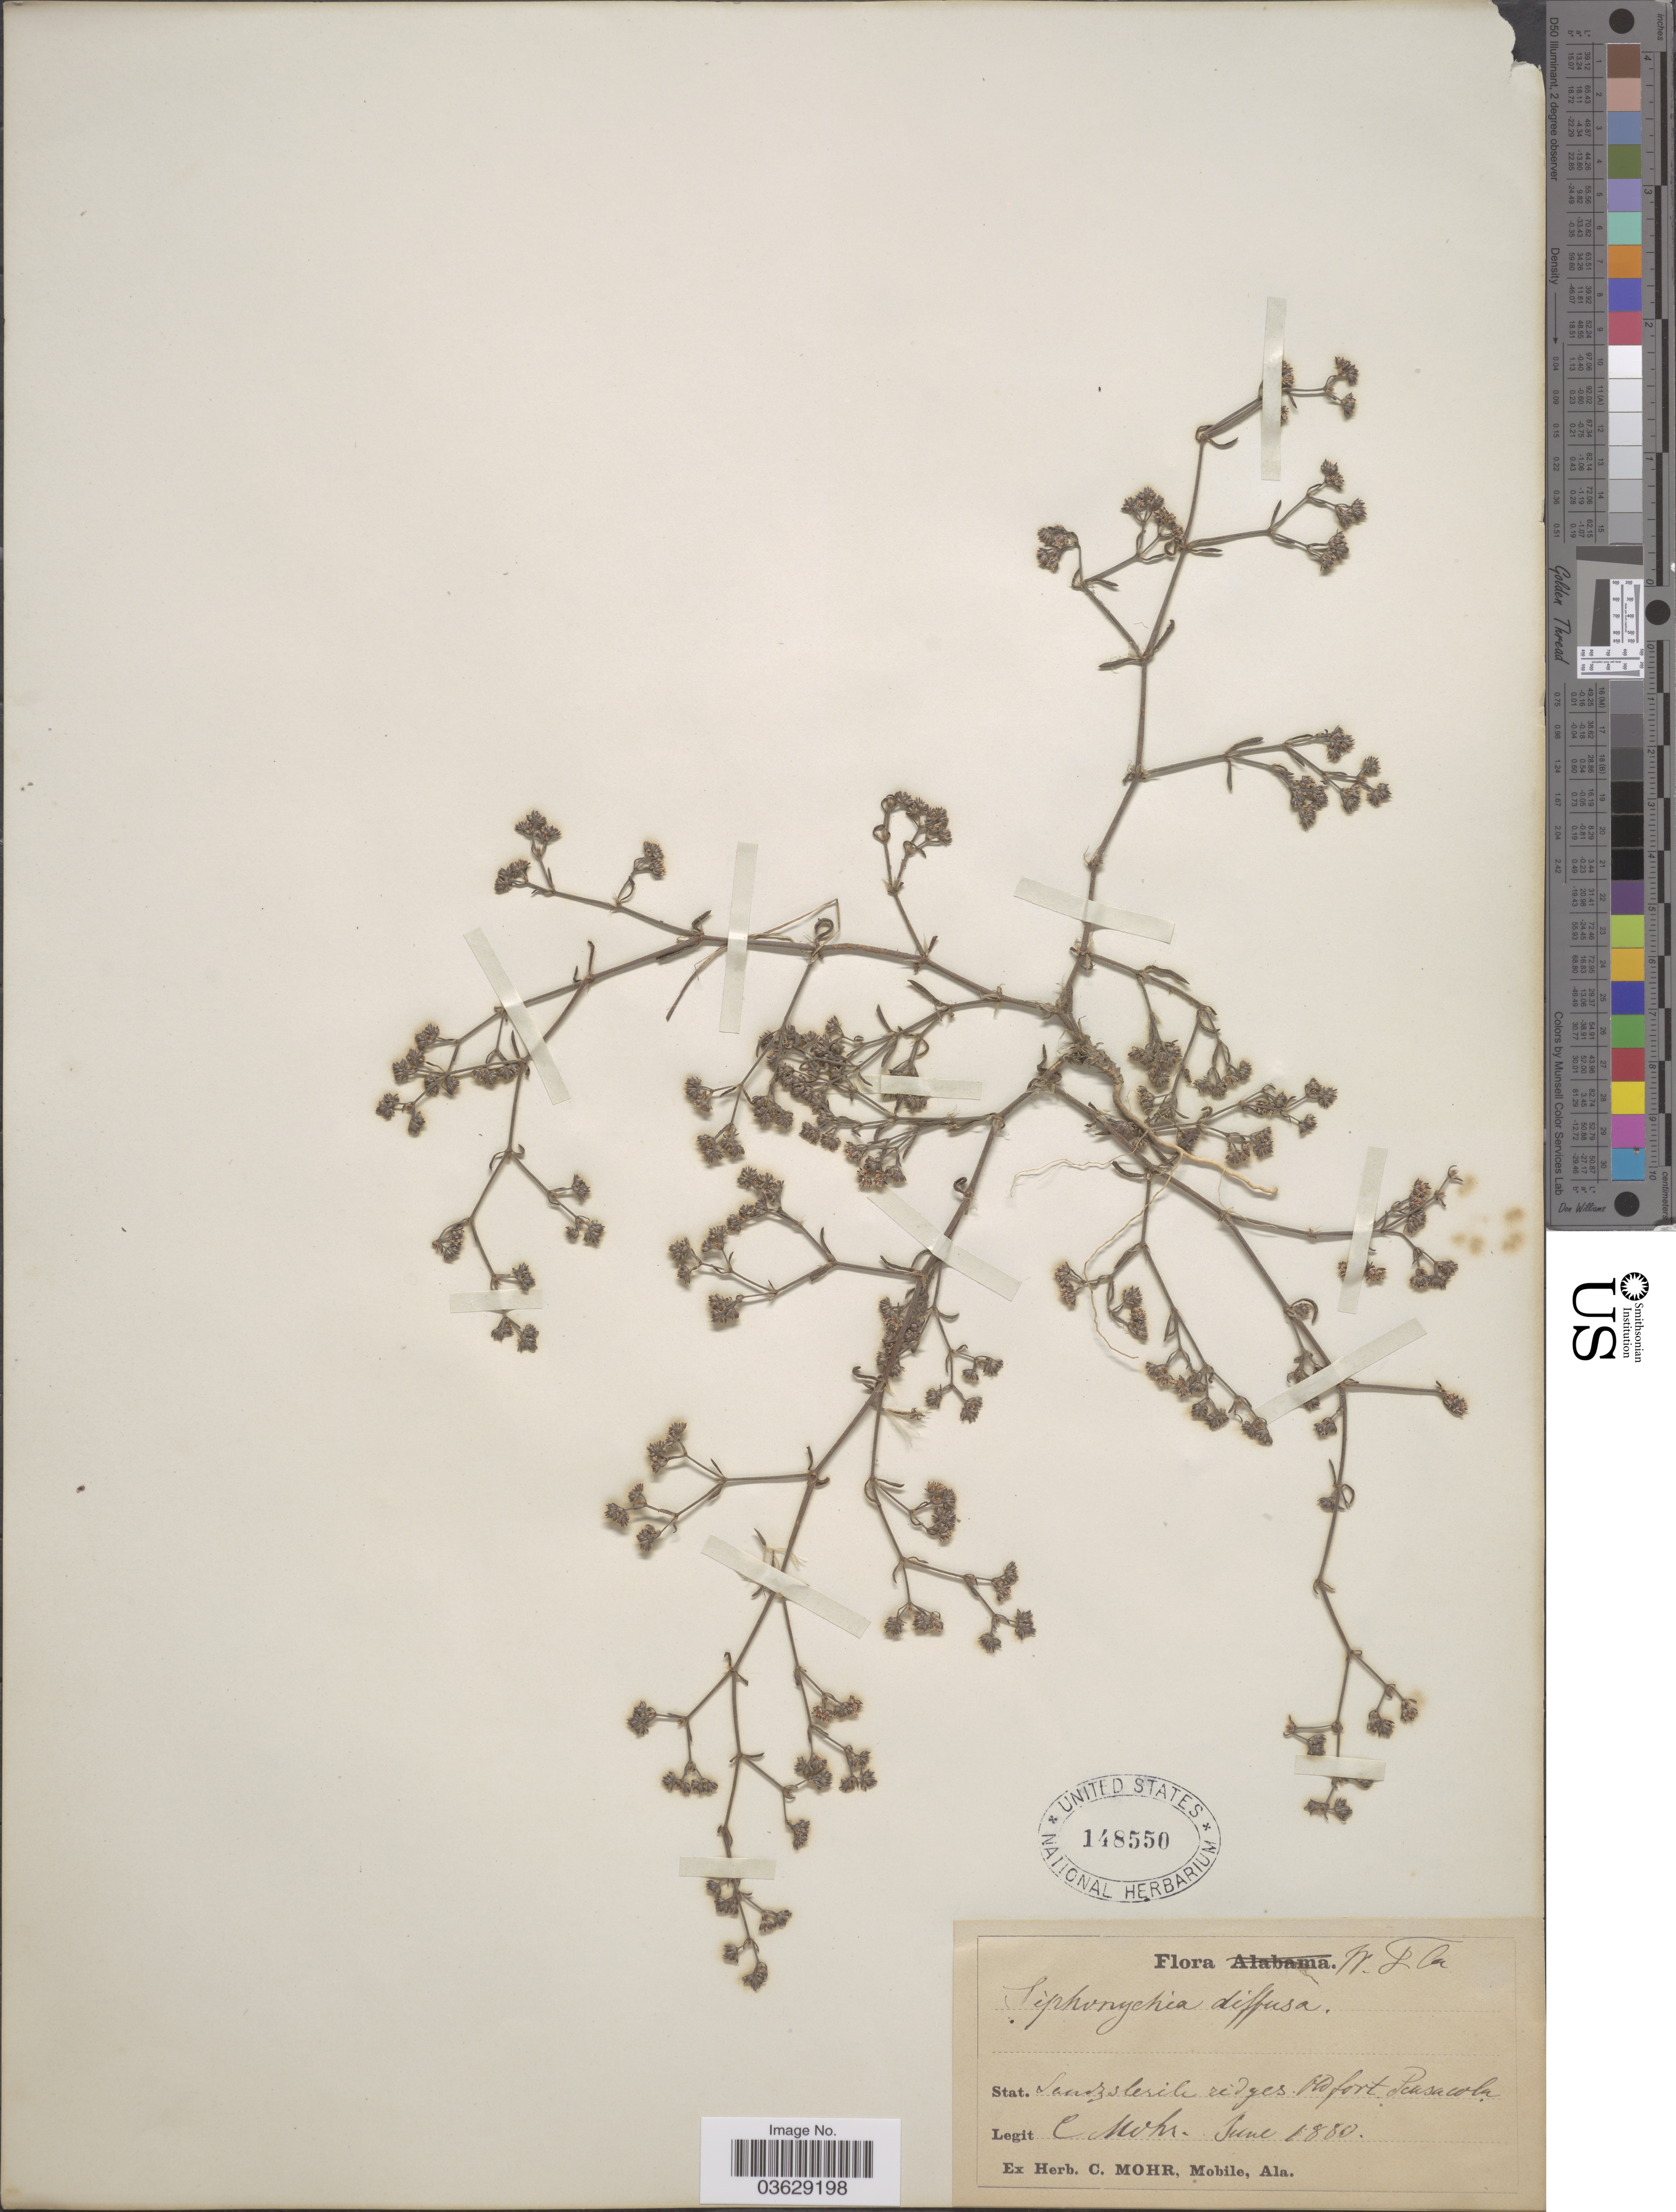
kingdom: Plantae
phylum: Tracheophyta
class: Magnoliopsida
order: Caryophyllales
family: Caryophyllaceae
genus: Paronychia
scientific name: Paronychia patula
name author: Shinners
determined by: Strong, Mark T., (BOT), Smithsonian Institution - National Museum of Natural History (UNITED STATES)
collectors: C. T. Mohr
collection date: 1880-06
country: United States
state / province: Florida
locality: W. Fla. Stat. sandy sterile ridges. Old fort Pensacola.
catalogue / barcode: US 148550